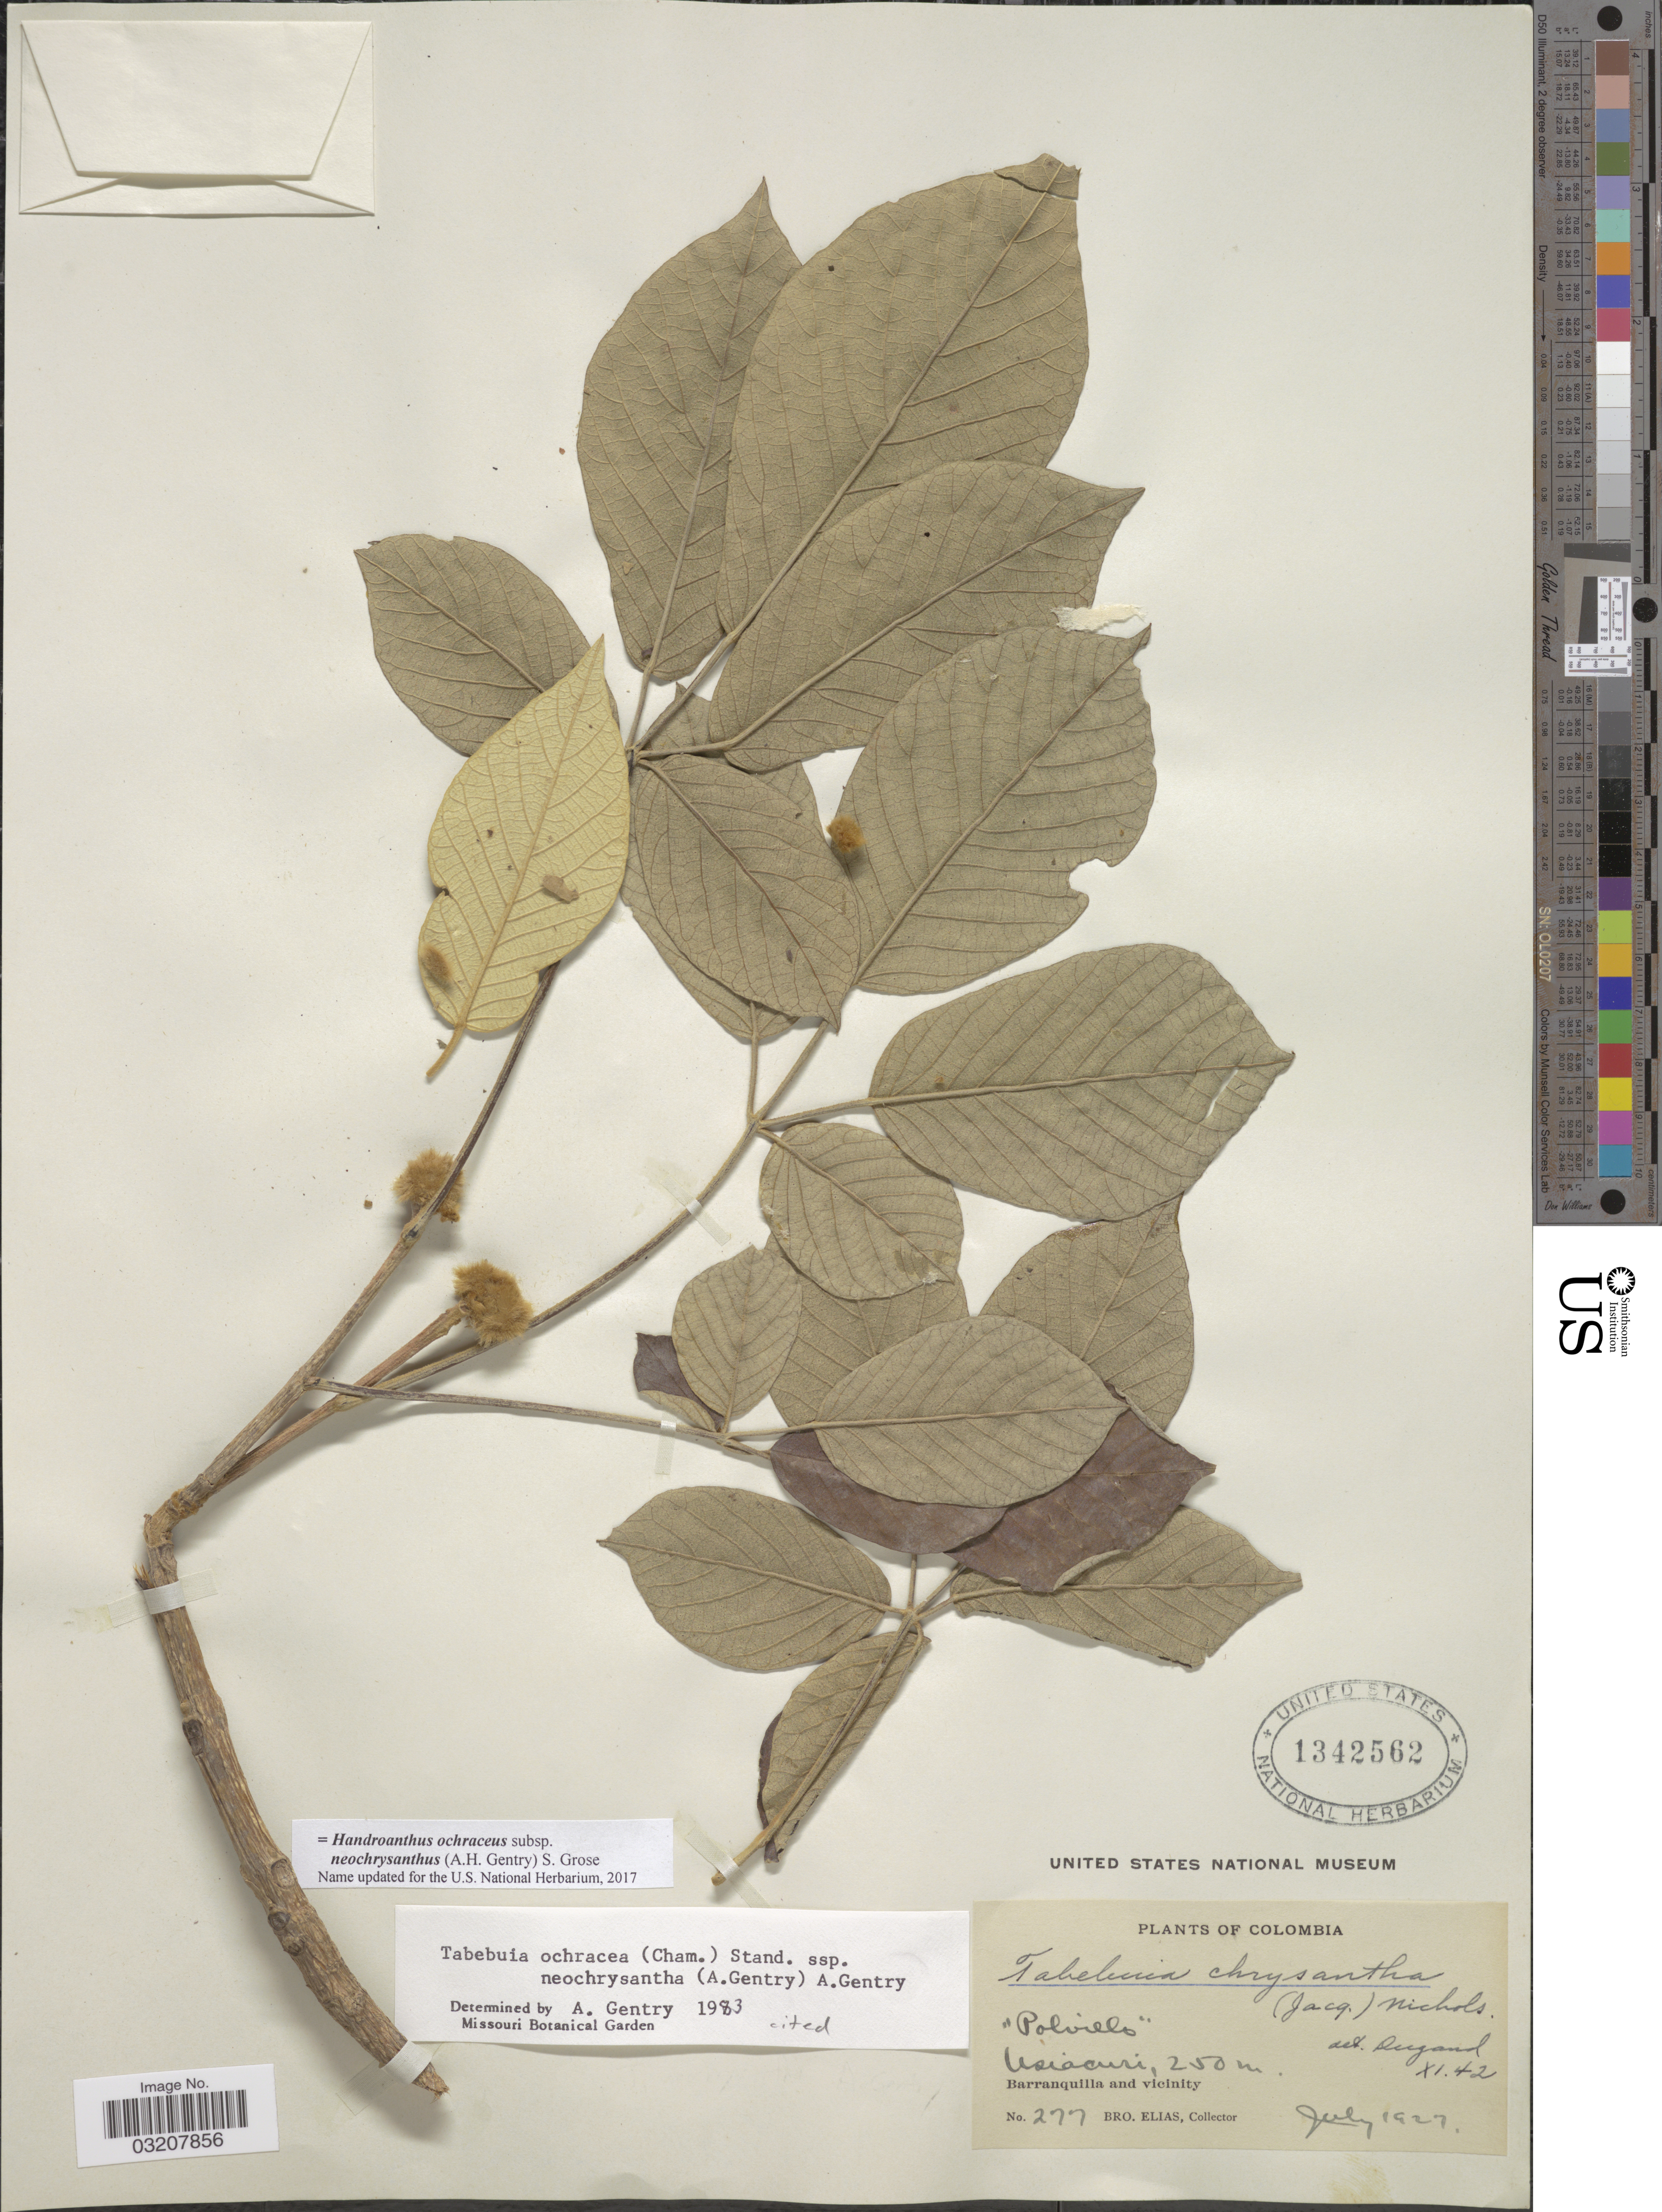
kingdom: Plantae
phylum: Tracheophyta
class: Magnoliopsida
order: Lamiales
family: Bignoniaceae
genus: Handroanthus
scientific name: Handroanthus ochraceus subsp. neochrysanthus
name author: (A.H. Gentry) S.O. Grose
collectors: Bro. Elias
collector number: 277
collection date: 1927-07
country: Colombia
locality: Usiacuri. Barranquilla and vicinity.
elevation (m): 250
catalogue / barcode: US 1342562